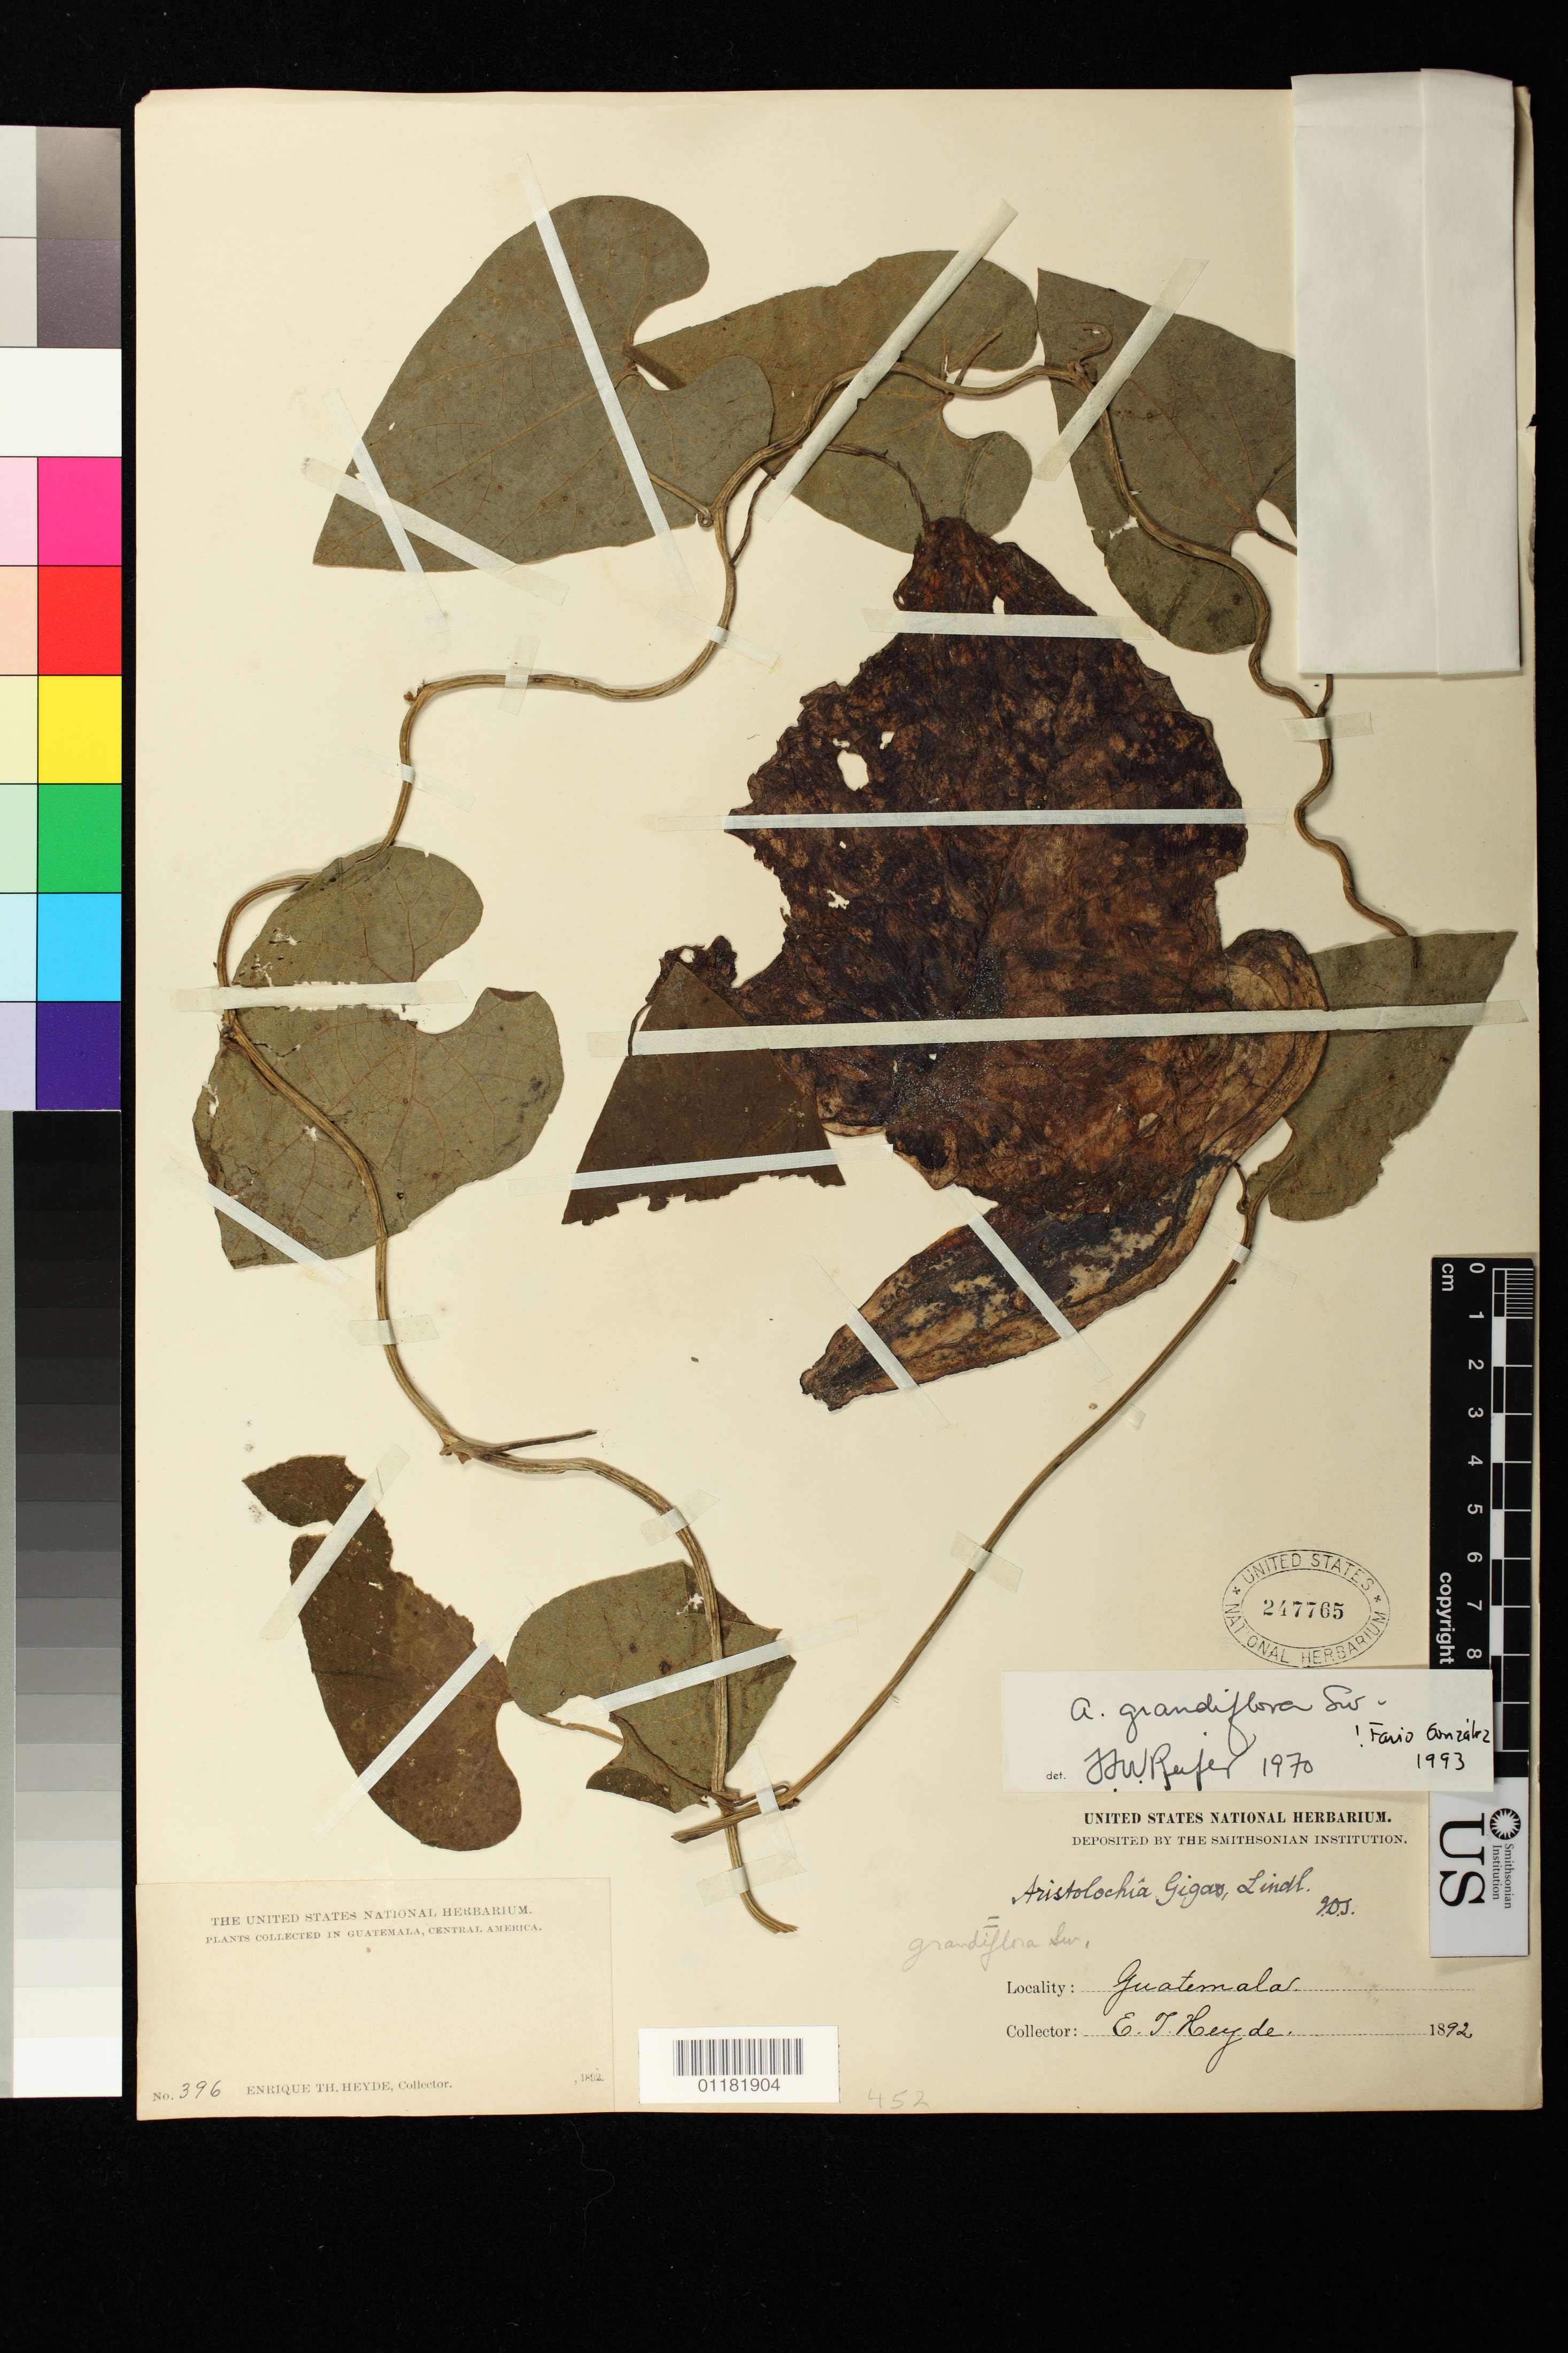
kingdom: Plantae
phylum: Tracheophyta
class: Magnoliopsida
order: Piperales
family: Aristolochiaceae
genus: Aristolochia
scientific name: Aristolochia grandiflora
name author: Sw.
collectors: E. T. Heyde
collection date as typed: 1892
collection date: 1892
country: Guatemala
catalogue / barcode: US 247765